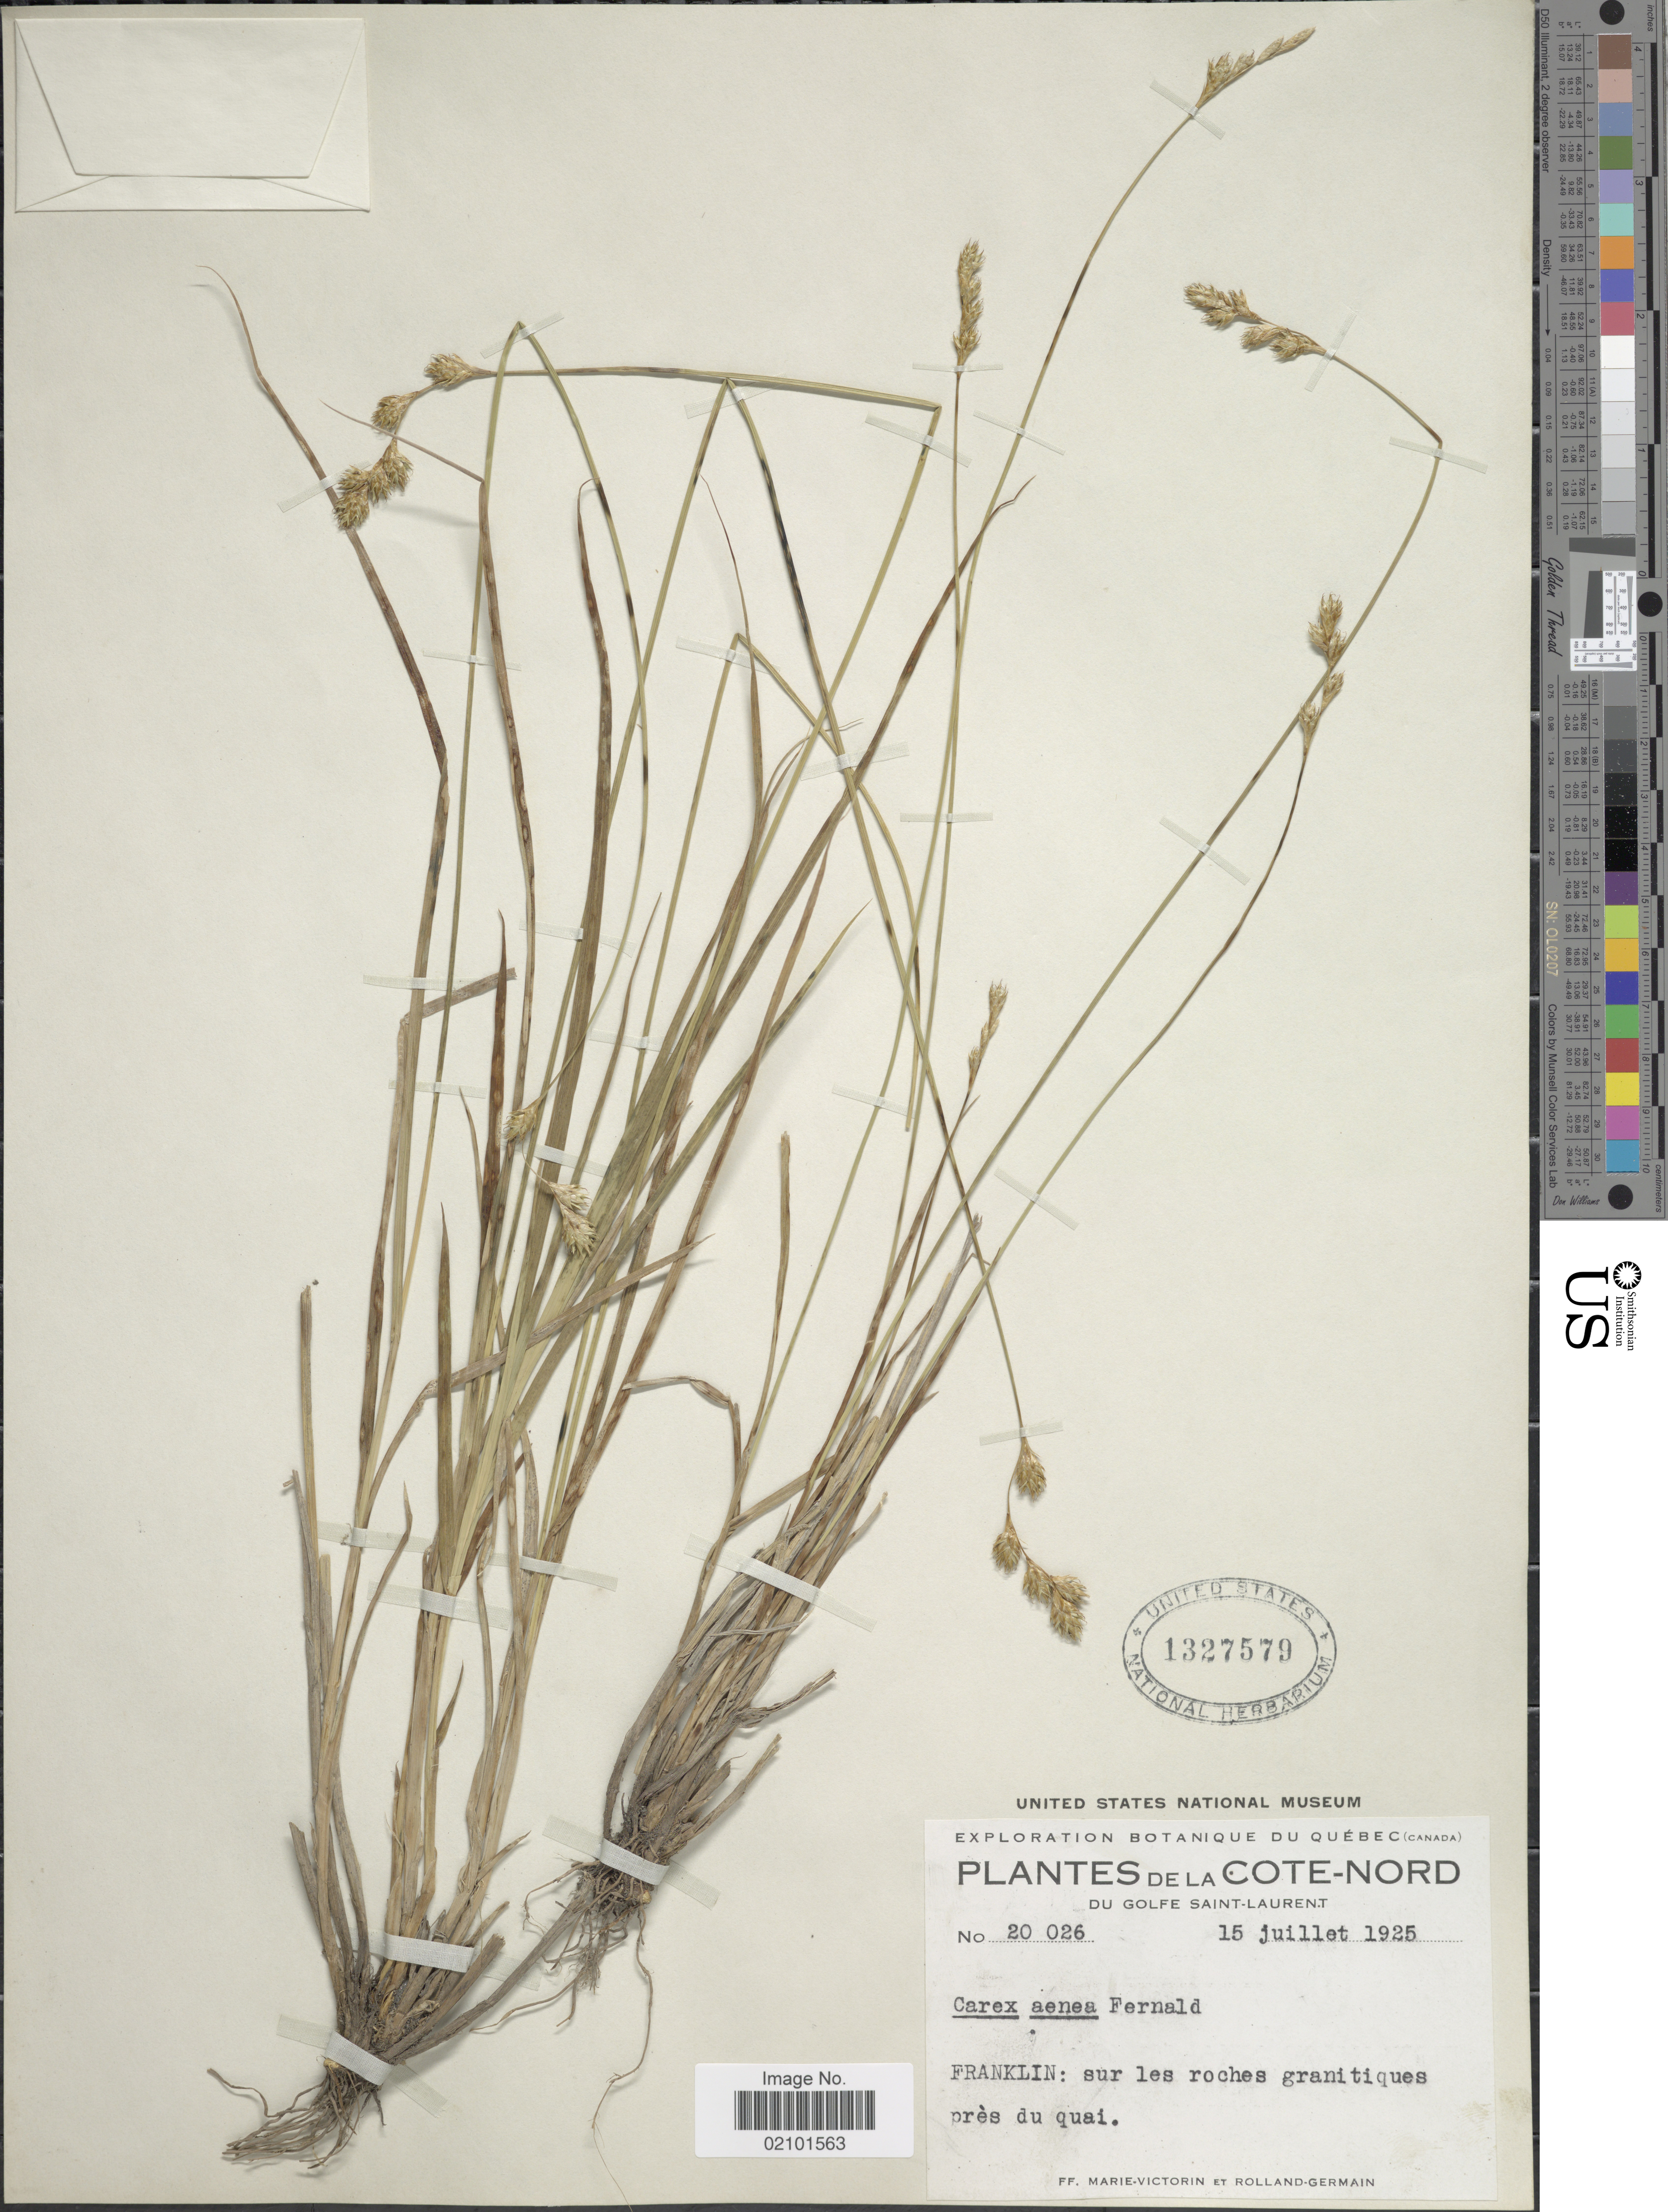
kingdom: Plantae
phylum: Tracheophyta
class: Liliopsida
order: Poales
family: Cyperaceae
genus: Carex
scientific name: Carex foenea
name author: Willd.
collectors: F. Marie-Victorin & Rolland-Germain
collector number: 20026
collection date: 1925-07-15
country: Canada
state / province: Quebec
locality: De la Cote-Nord. Du Golfe Saint-Laurent. Franklin: sur les roches granitiques pres du quai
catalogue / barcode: US 1327579